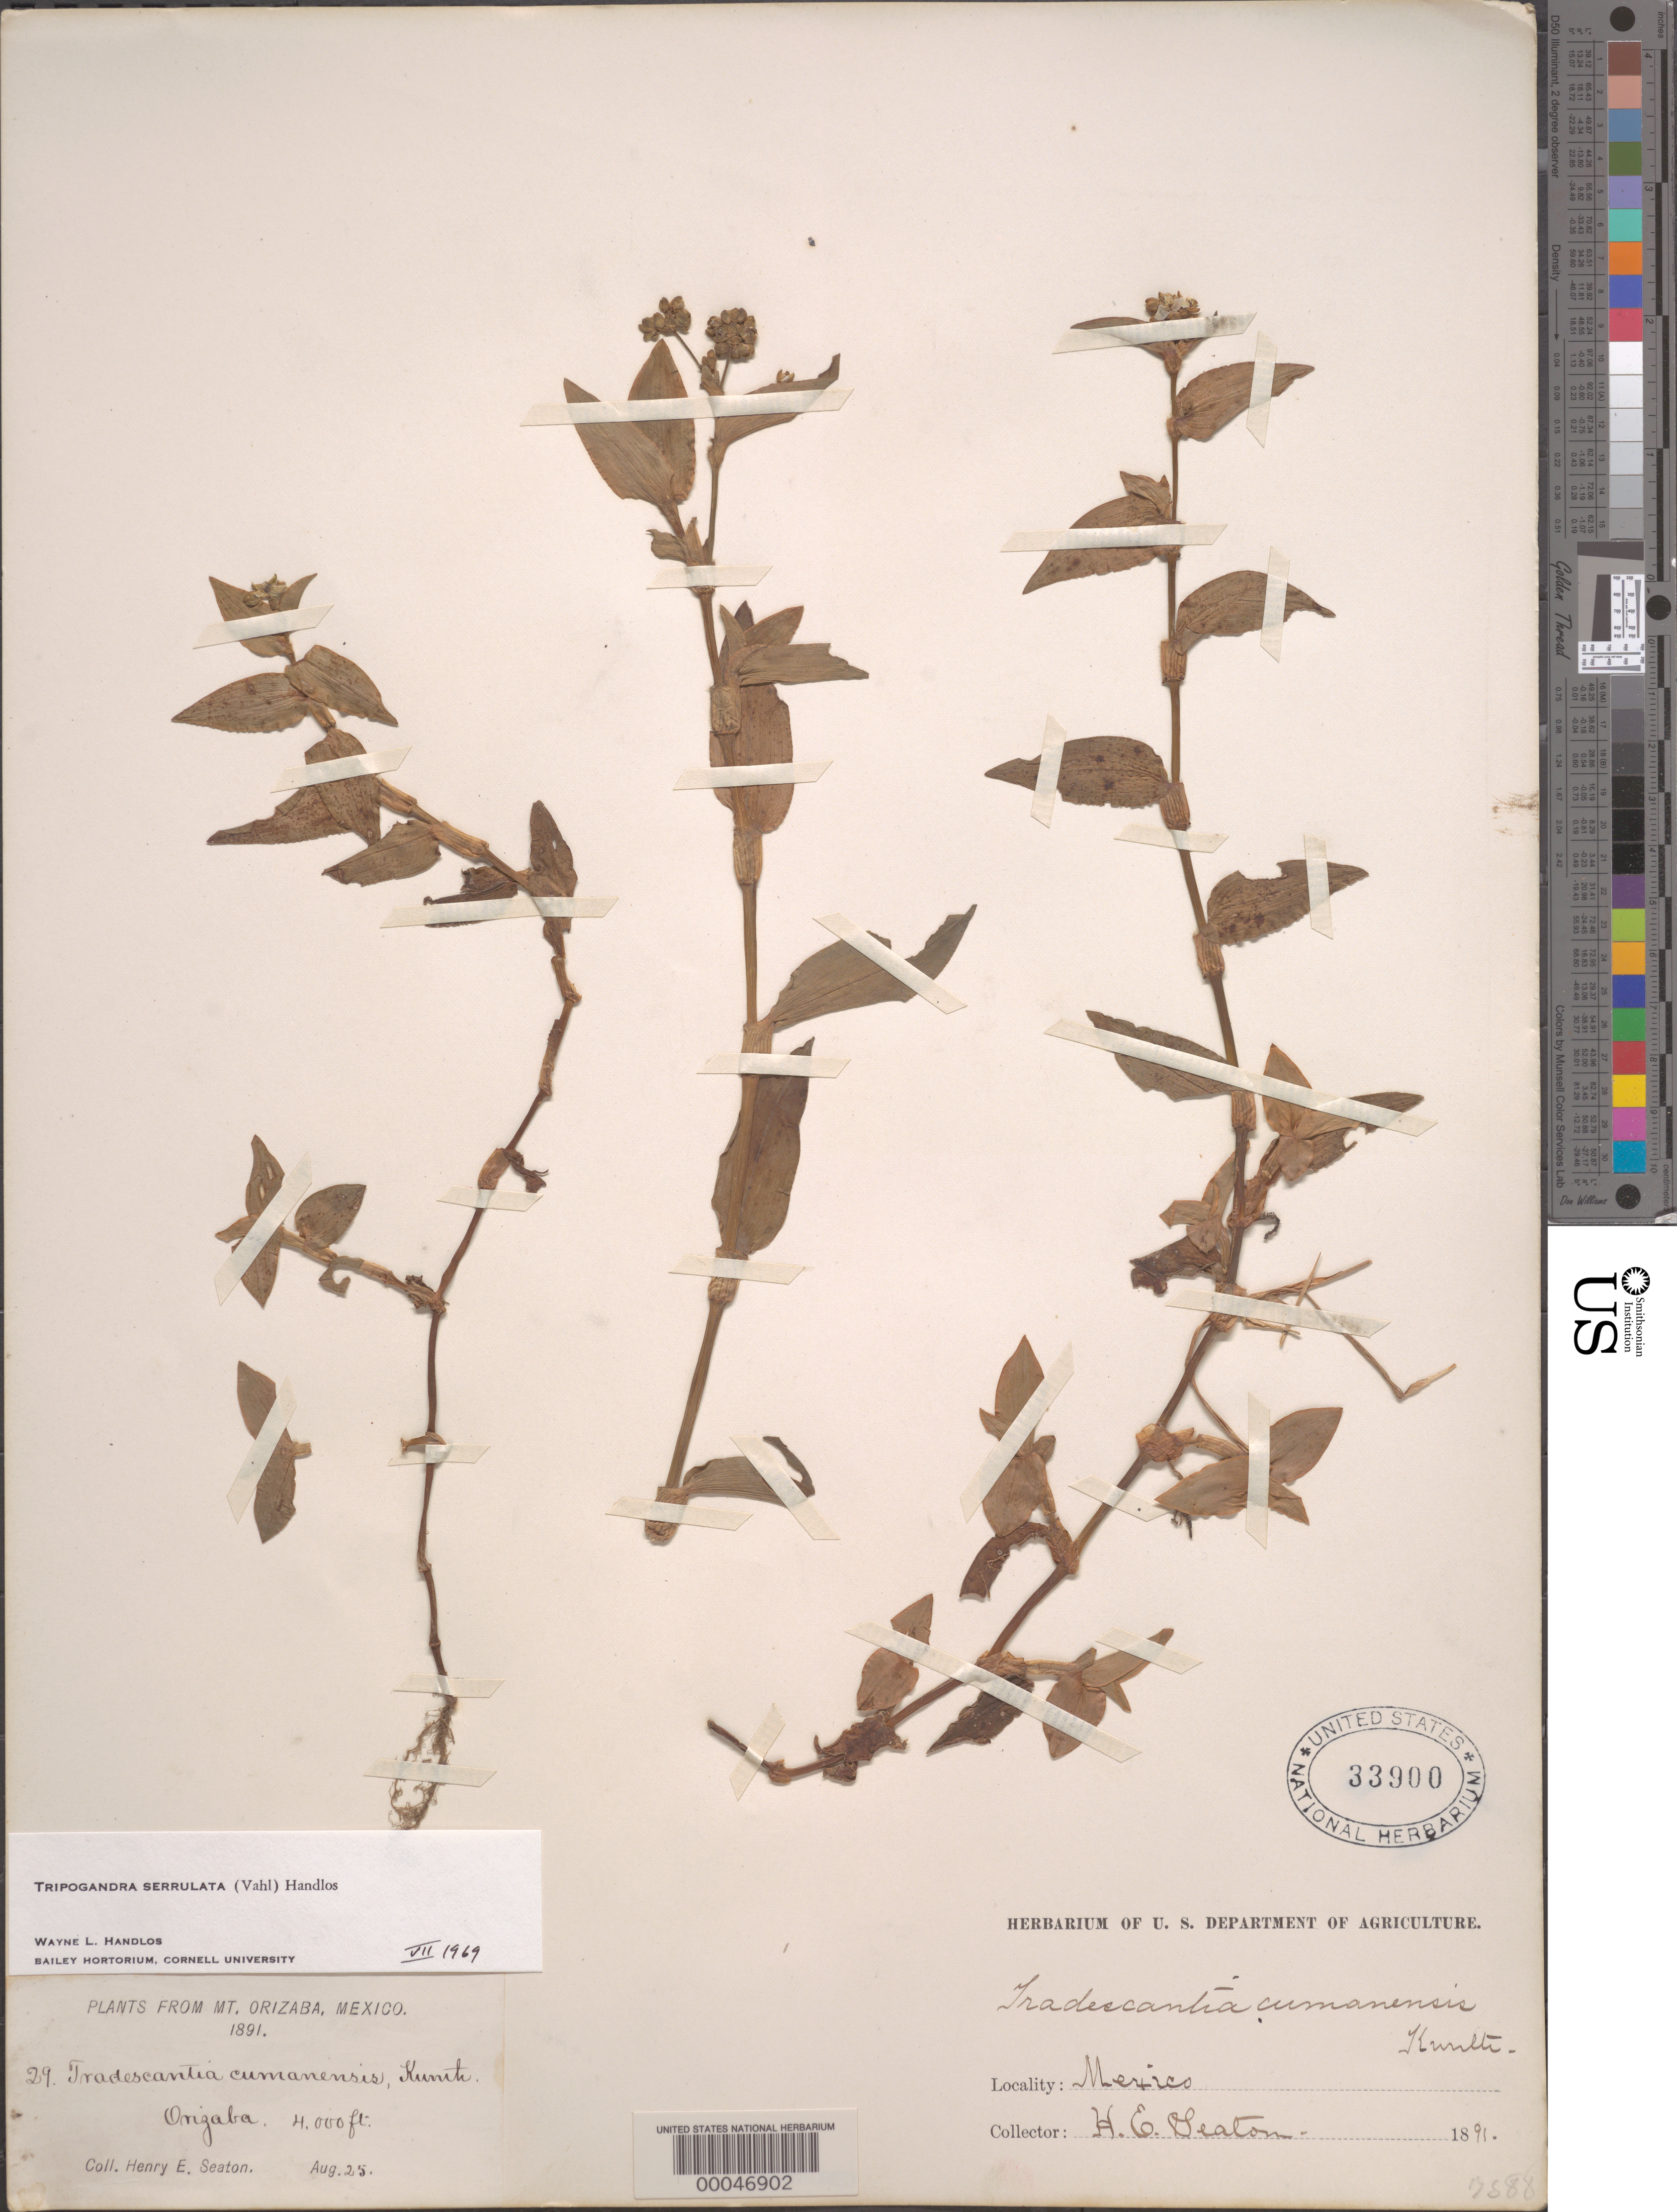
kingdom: Plantae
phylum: Tracheophyta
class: Liliopsida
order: Commelinales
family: Commelinaceae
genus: Tripogandra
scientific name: Tripogandra serrulata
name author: (Vahl) Handlos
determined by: Handlos, W. L.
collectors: H. E. Seaton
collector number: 29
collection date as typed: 25 Aug 1891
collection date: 1891-08-25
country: Mexico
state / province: Veracruz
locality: Mt. Orizaba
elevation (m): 1220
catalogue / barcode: US 33900